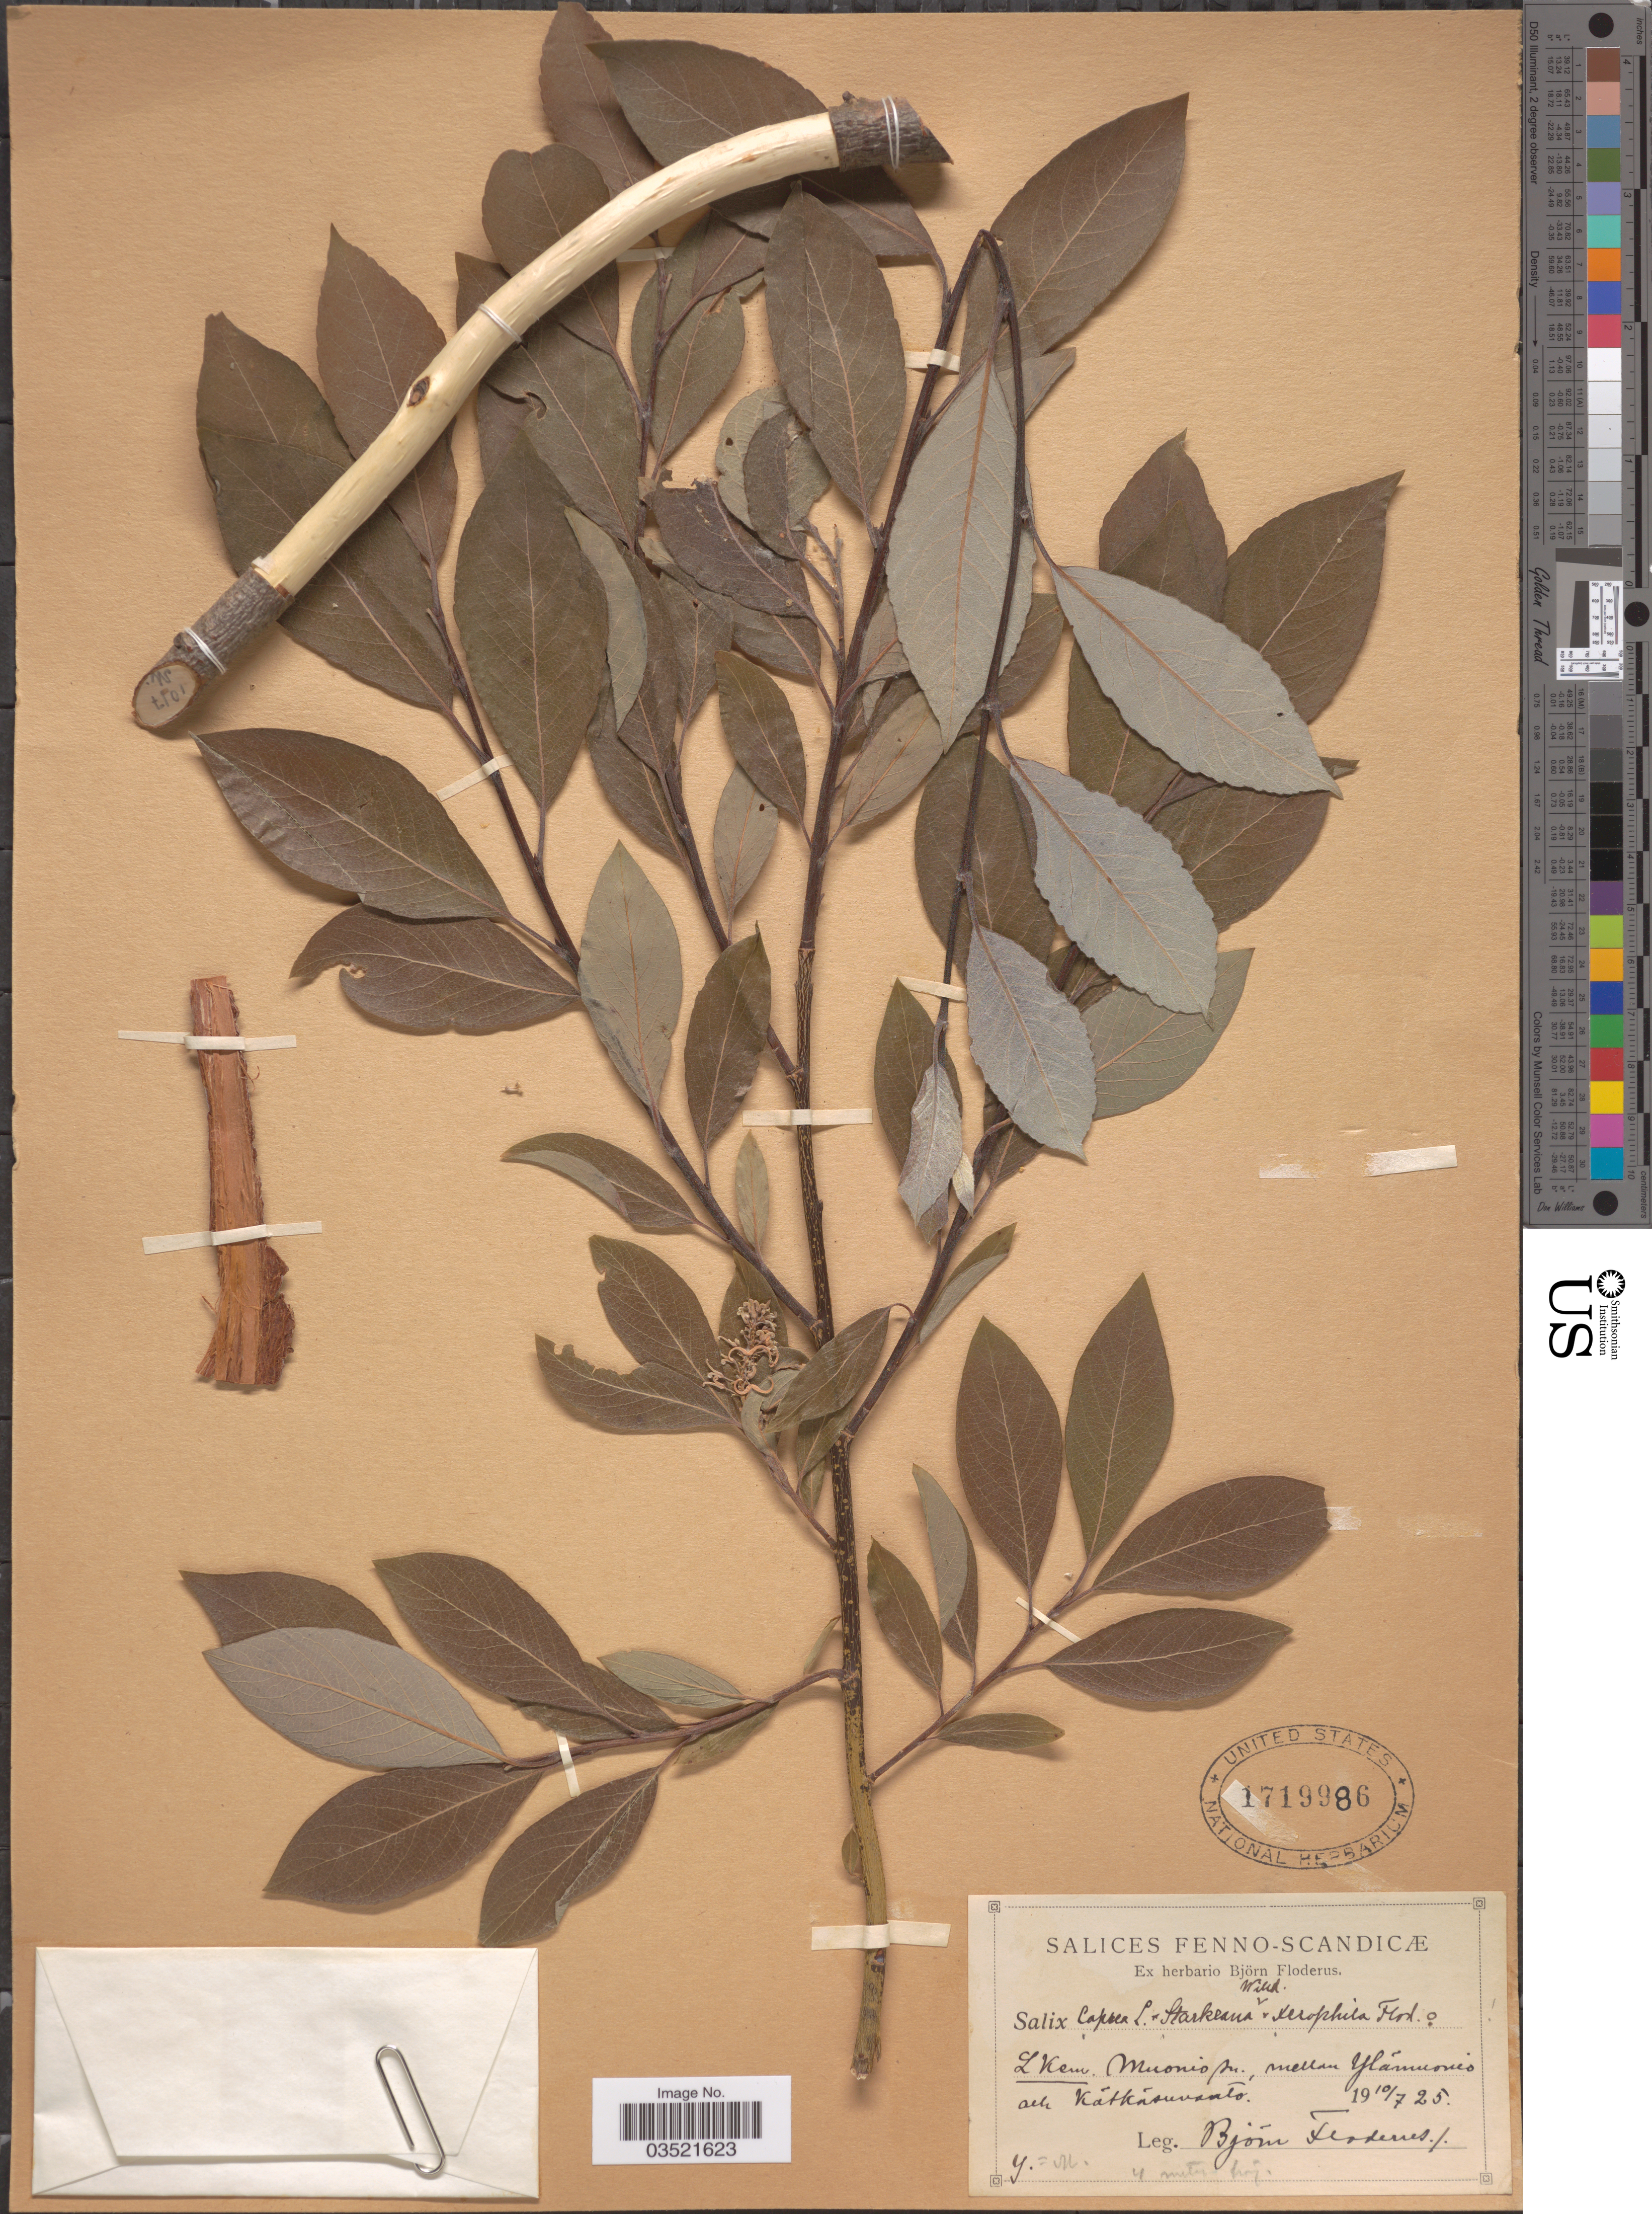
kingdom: Plantae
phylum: Tracheophyta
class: Magnoliopsida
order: Malpighiales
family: Salicaceae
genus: Salix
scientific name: Salix caprea x S. starkeana Willd. x S. xerophila Flod.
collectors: B. G. O. Floderus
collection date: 1925-07-10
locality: Fenno-Scandicæ. L. Kem. Muonio m. [interpreted], mellan Ylâmuonio [interpreted] alk [interpreted] Katkasuvanto [interpreted].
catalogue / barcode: US 1719986